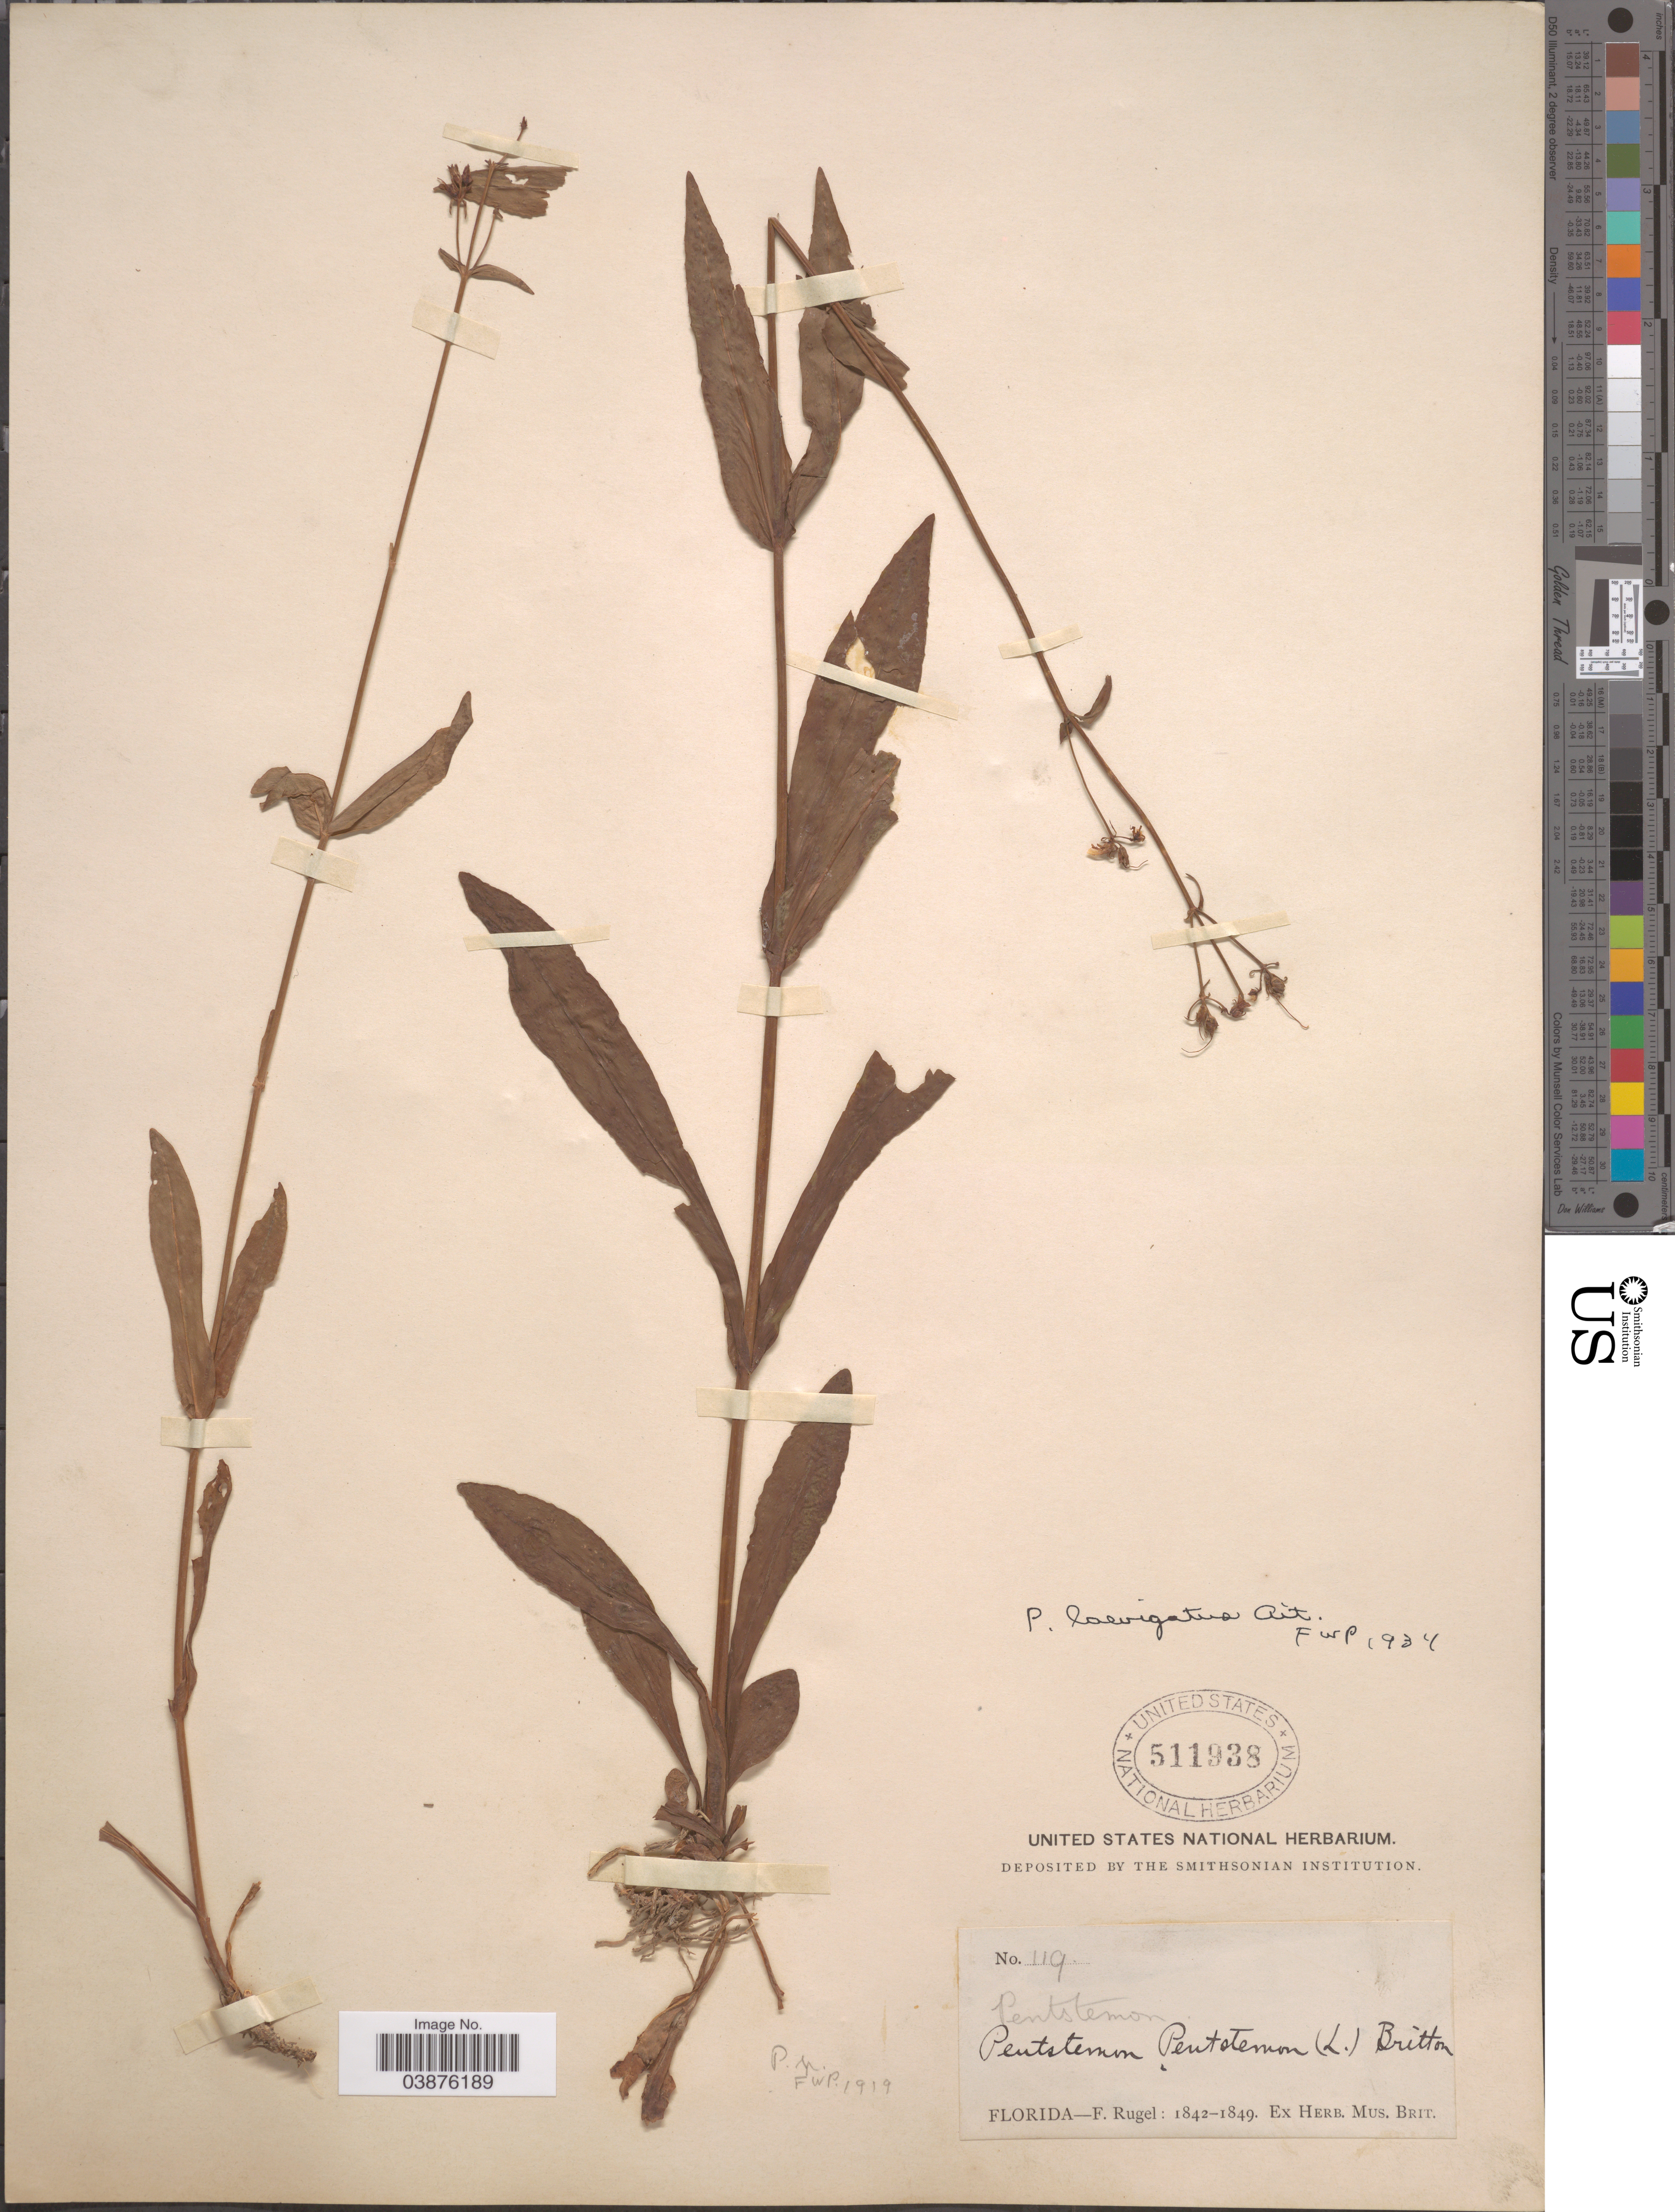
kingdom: Plantae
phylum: Tracheophyta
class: Magnoliopsida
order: Lamiales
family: Plantaginaceae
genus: Penstemon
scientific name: Penstemon laevigatus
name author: Aiton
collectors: F. Rugel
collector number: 119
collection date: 1842/1849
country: United States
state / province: Florida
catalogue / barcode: US 511938